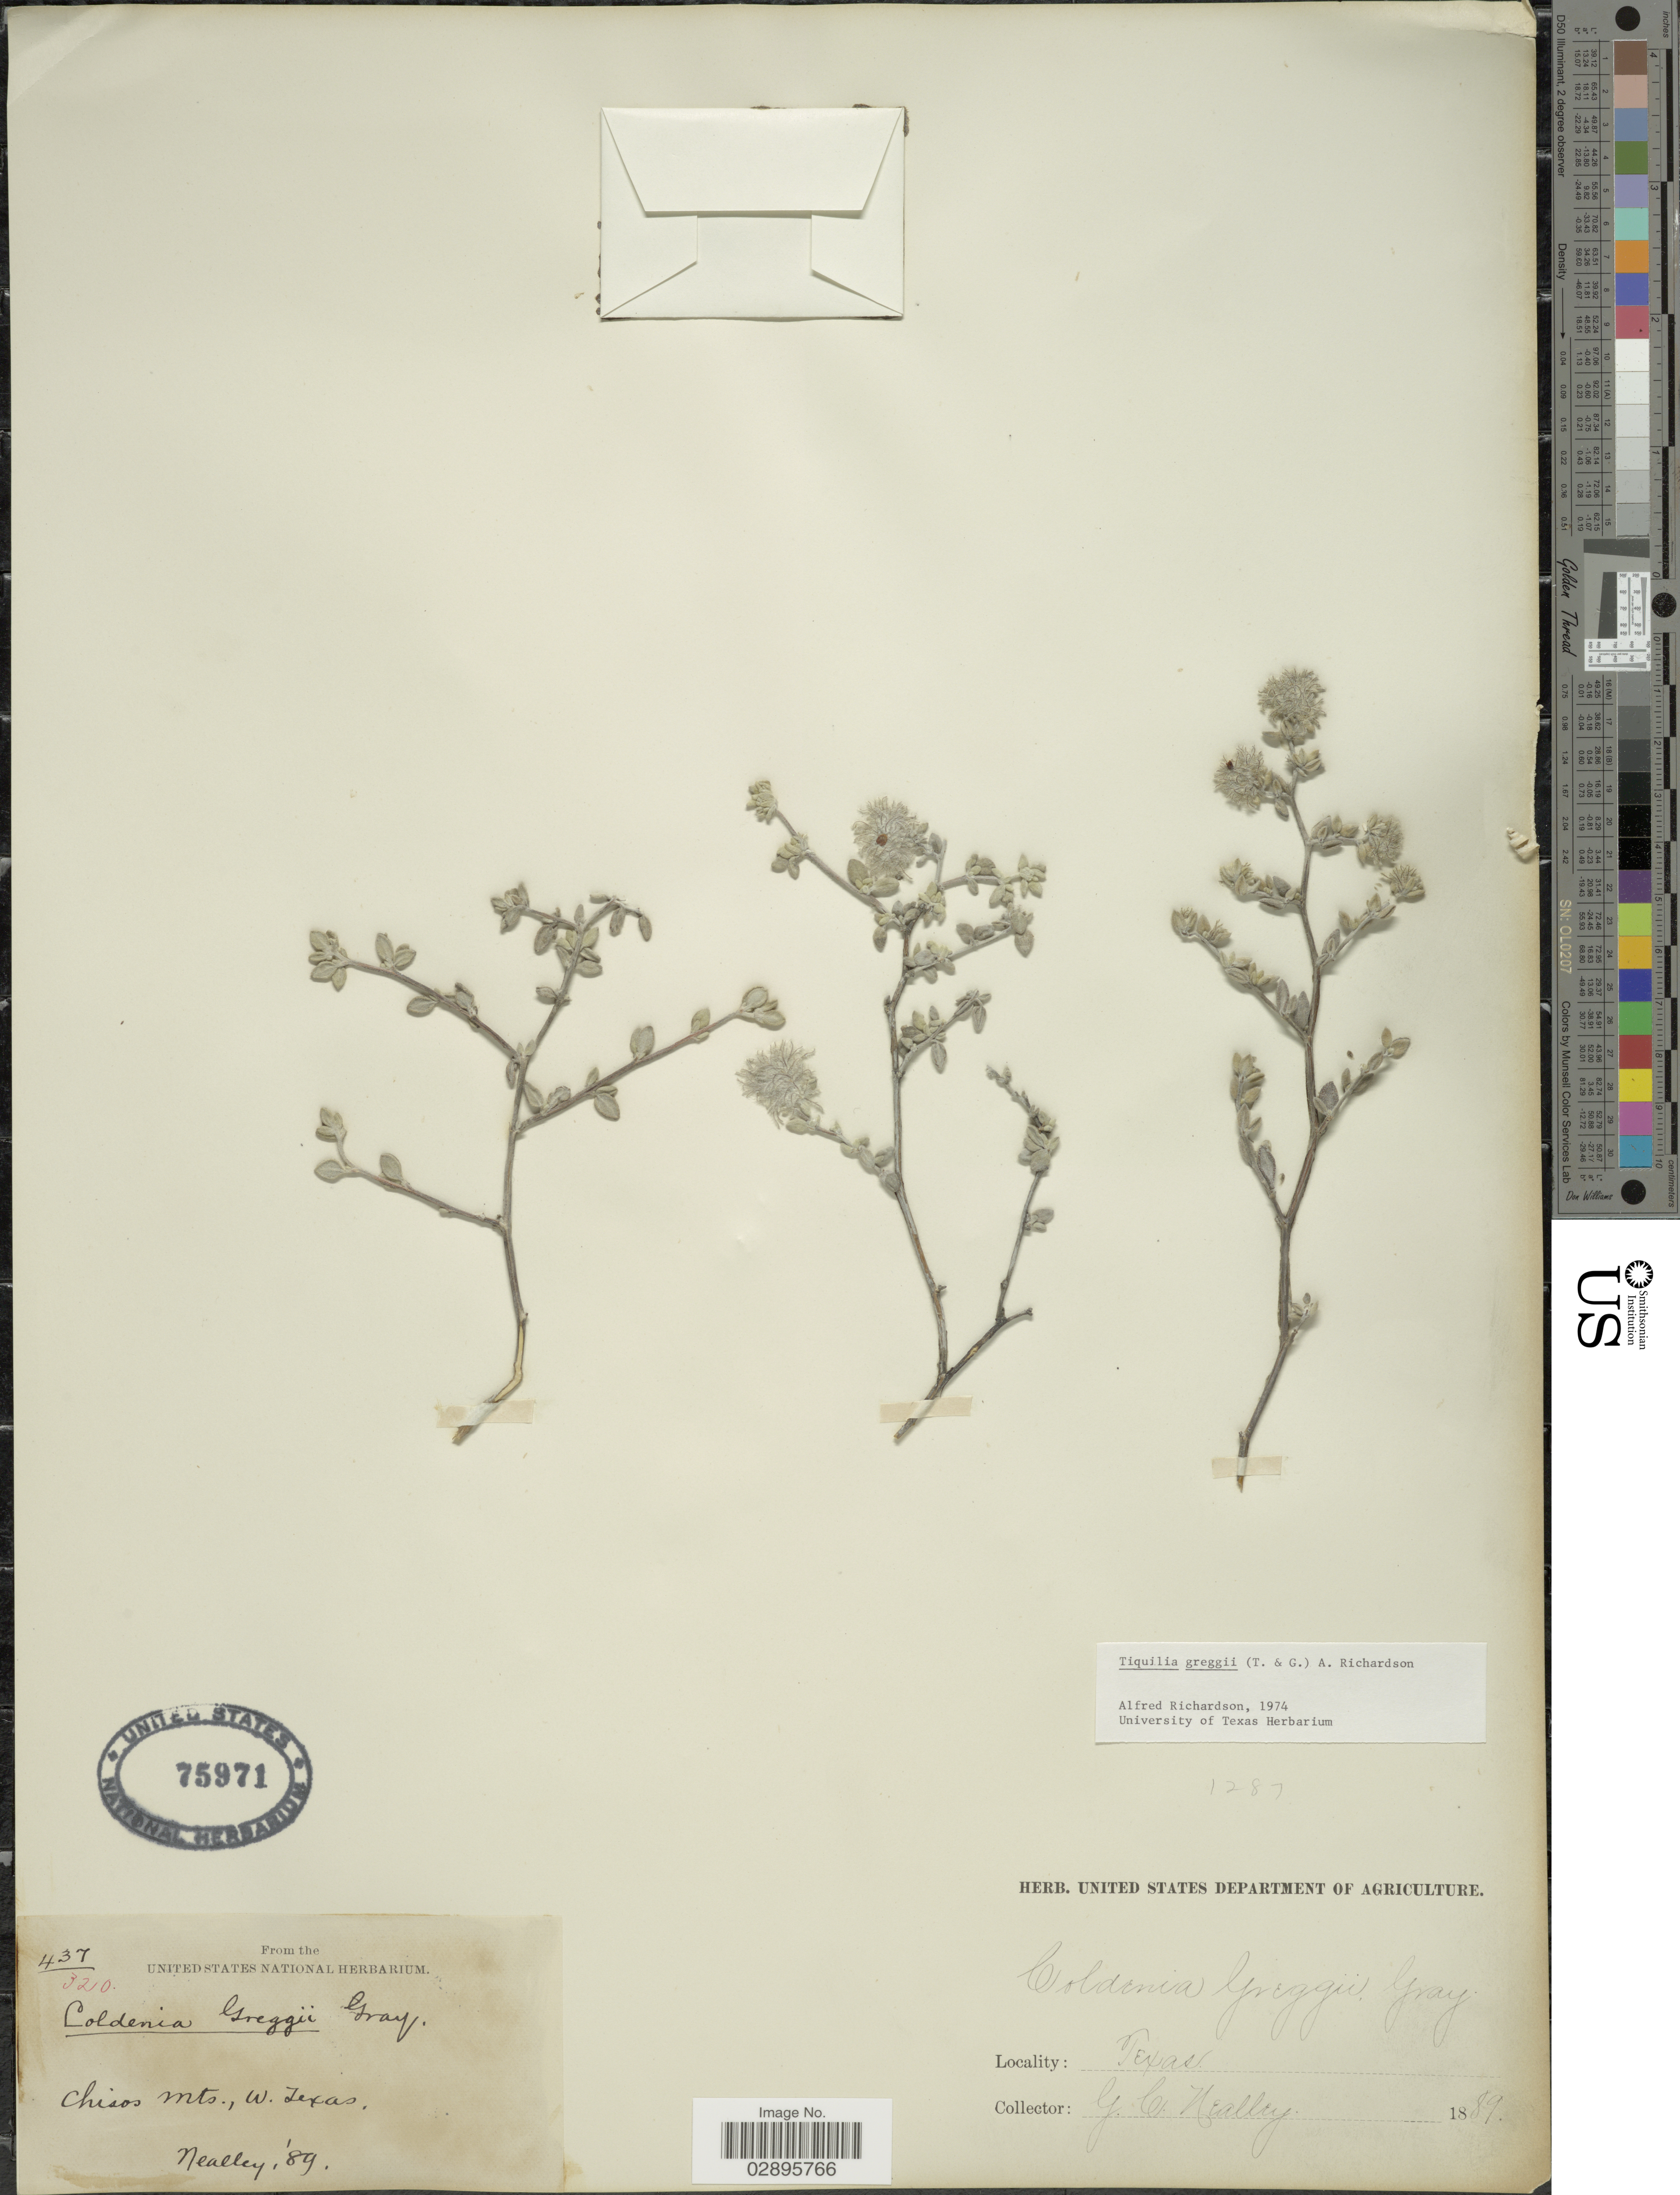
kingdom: Plantae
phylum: Tracheophyta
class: Magnoliopsida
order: Boraginales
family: Ehretiaceae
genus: Tiquilia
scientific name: Tiquilia greggii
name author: (Torr.) A.T. Richardson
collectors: G. C. Nealley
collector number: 437/320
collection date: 1889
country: United States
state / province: Texas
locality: Chisos Mts., W. Texas.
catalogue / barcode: US 75971